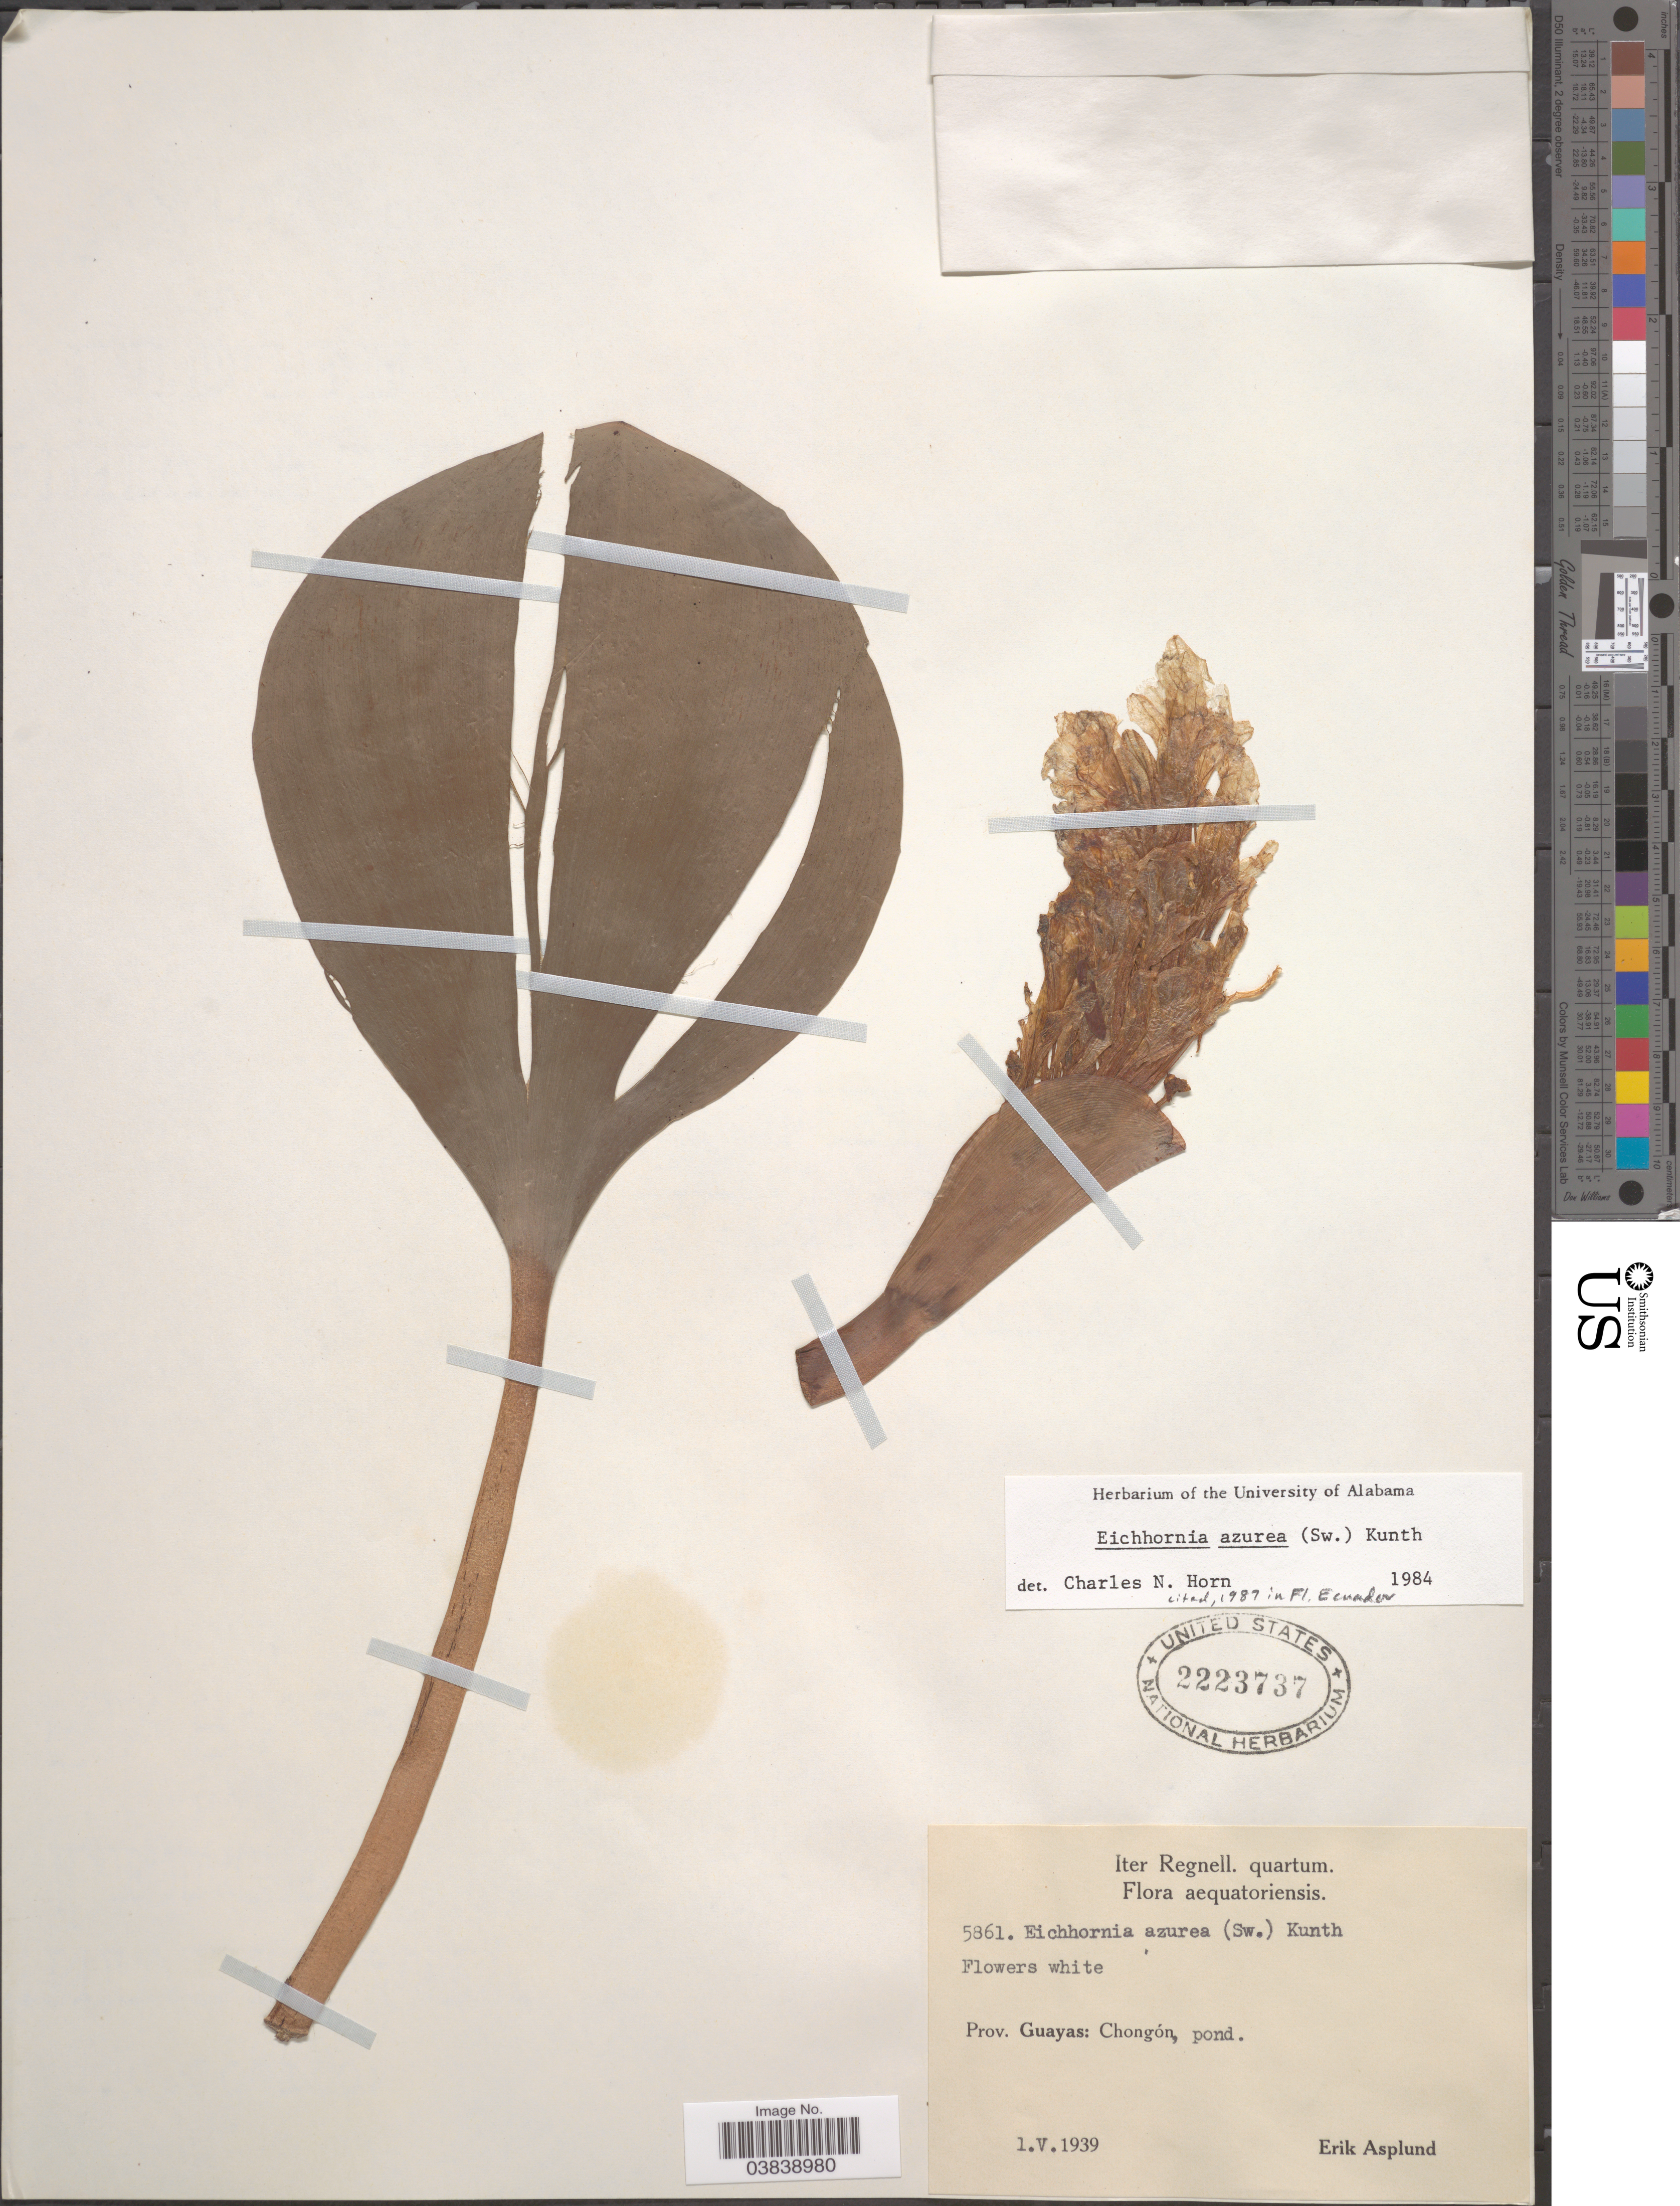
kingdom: Plantae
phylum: Tracheophyta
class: Liliopsida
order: Commelinales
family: Pontederiaceae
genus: Eichhornia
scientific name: Eichhornia azurea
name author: (Sw.) Kunth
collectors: E. Asplund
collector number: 5861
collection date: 1939-05-01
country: Ecuador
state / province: Guayas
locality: Aequatoriensis. Chongón.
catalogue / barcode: US 2223737